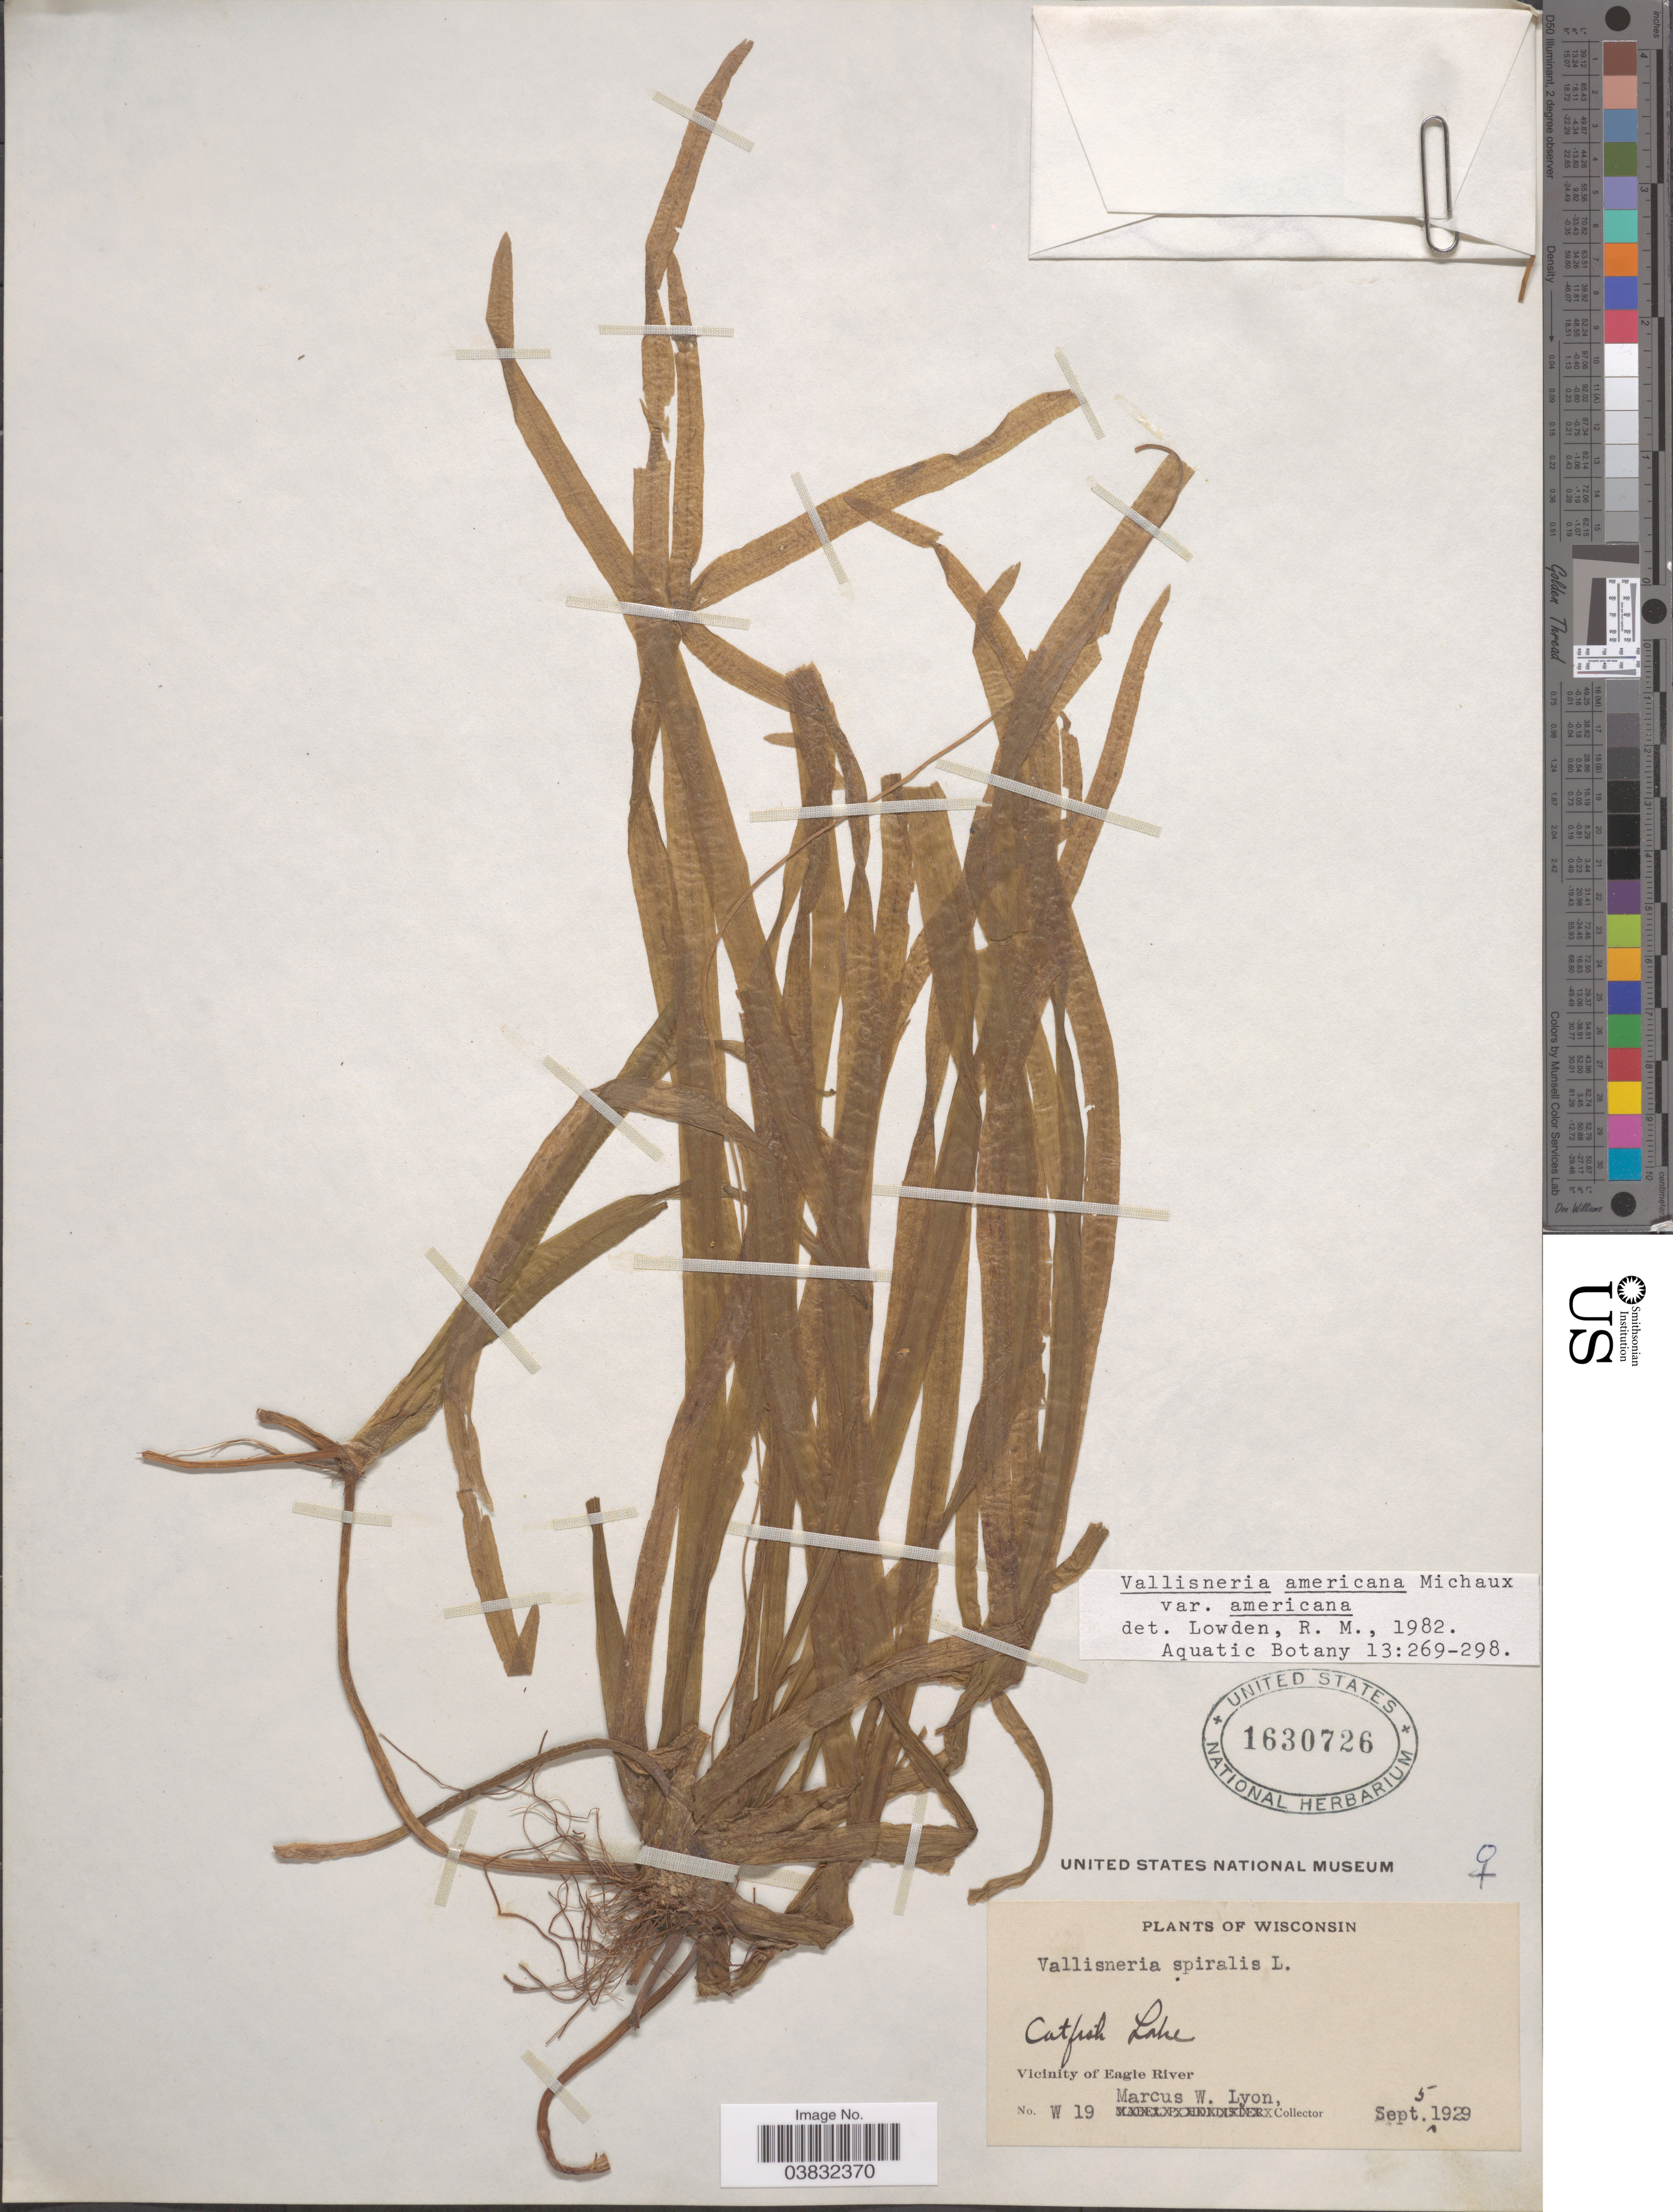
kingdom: Plantae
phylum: Tracheophyta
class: Liliopsida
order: Alismatales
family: Hydrocharitaceae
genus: Vallisneria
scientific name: Vallisneria americana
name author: Michx.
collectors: M. W. Lyon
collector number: W19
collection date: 1929-09-05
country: United States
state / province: Wisconsin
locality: Catfish Lake. Vicinity of Eagle River.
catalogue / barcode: US 1630726